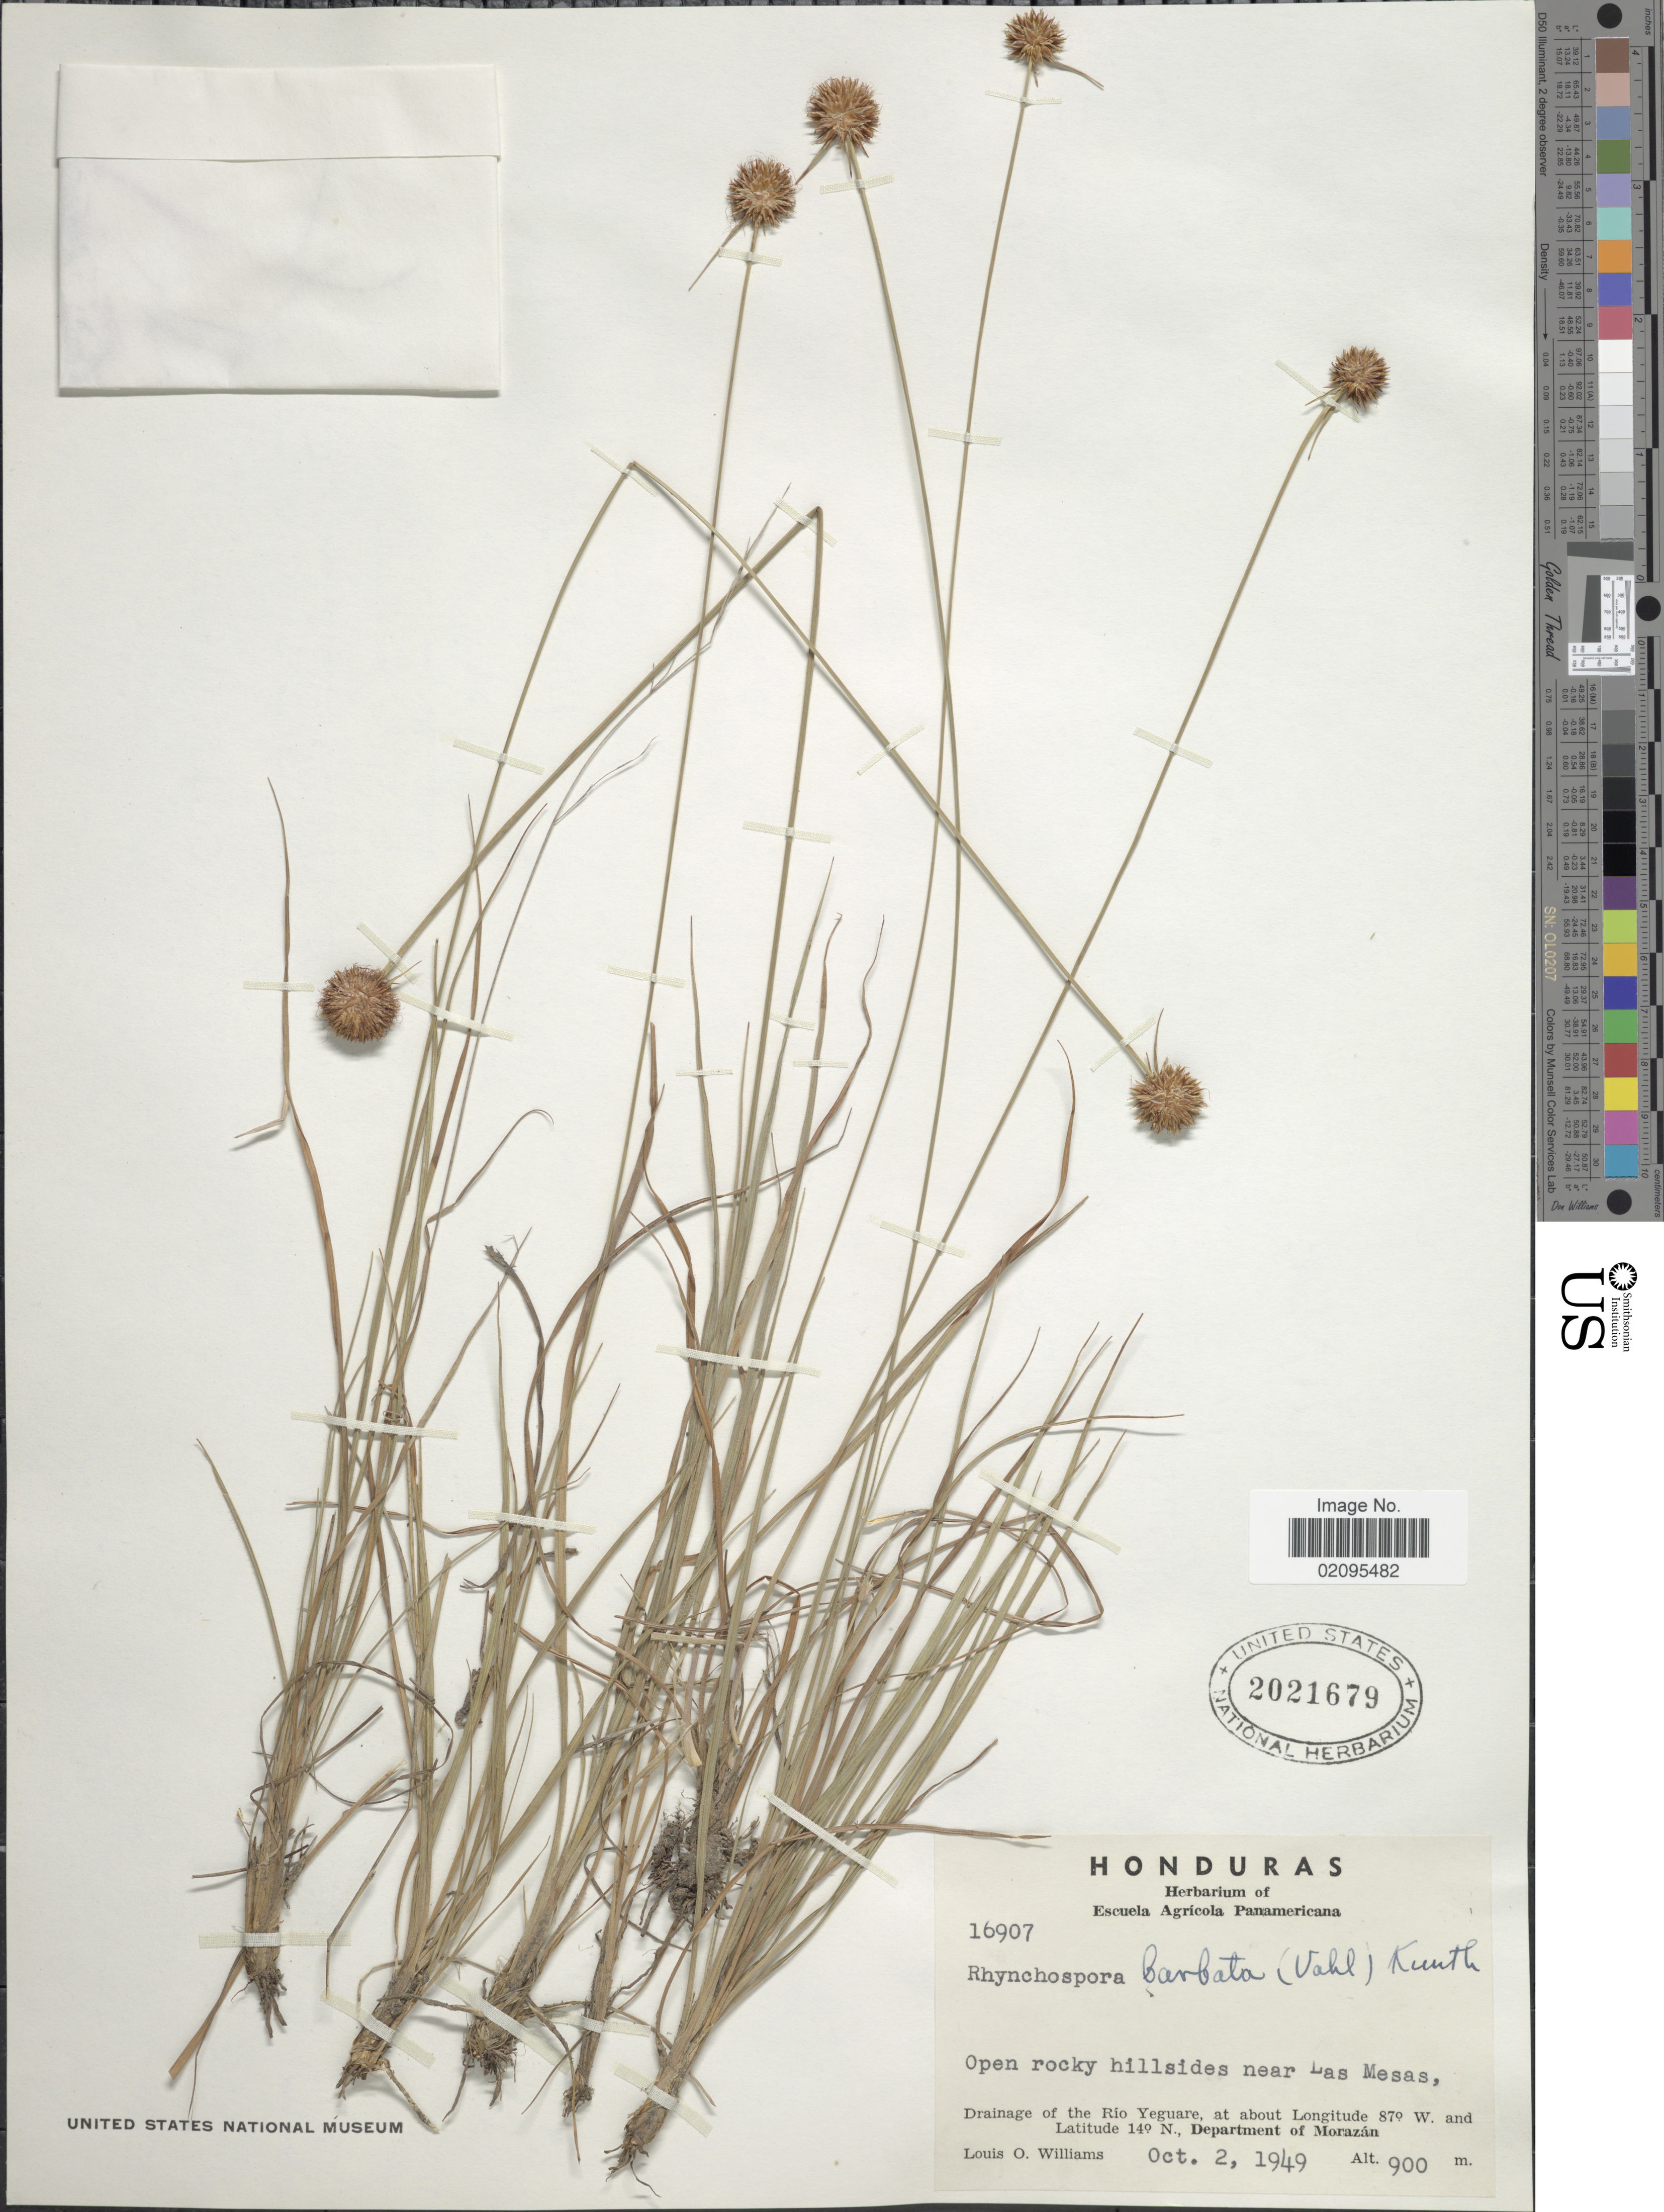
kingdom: Plantae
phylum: Tracheophyta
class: Liliopsida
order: Poales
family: Cyperaceae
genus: Rhynchospora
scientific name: Rhynchospora barbata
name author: (Vahl) Kunth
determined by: Alves, K.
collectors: L. O. Williams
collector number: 16907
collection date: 1949-10-02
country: Honduras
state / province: Fco. Morazán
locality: Open rocky hillsides near Las Mesas, drainage of the Rio Yeguare.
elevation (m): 900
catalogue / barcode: US 2021679